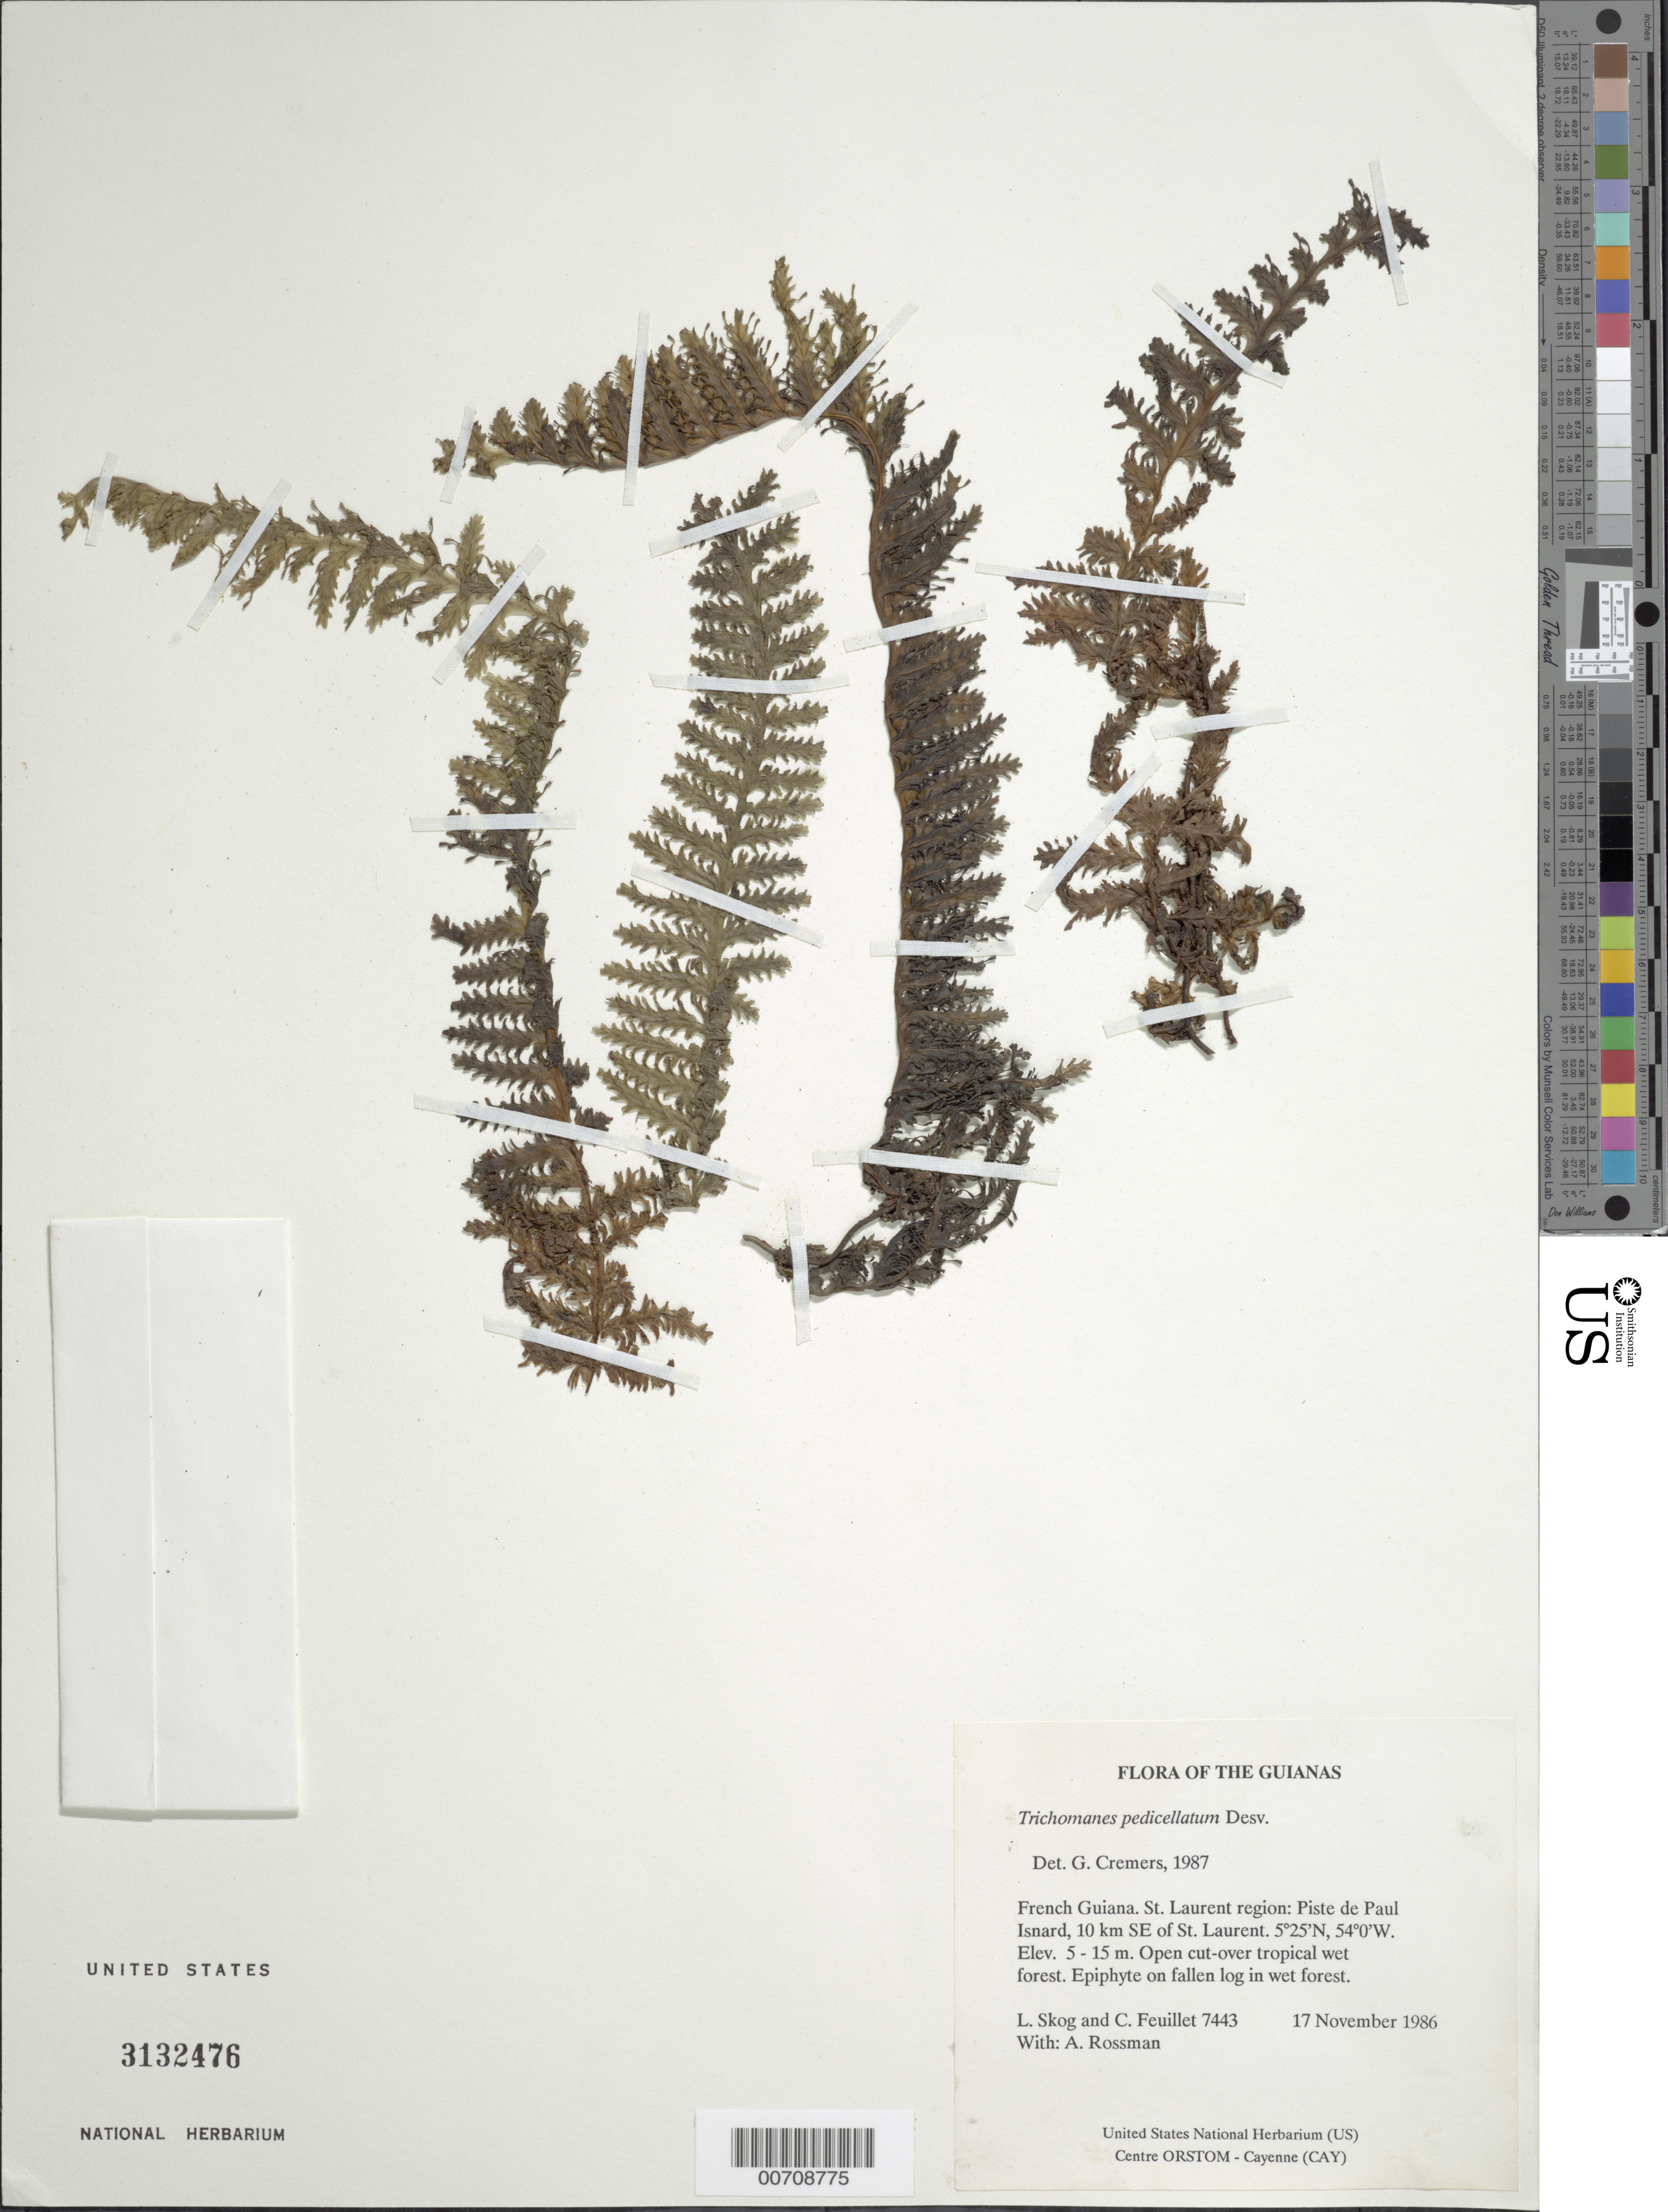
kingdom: Plantae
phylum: Tracheophyta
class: Polypodiopsida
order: Hymenophyllales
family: Hymenophyllaceae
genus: Trichomanes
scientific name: Trichomanes pedicellatum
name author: Desv.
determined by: Cremers, Georges A.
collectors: L. E. Skog, C. Feuillet & A. Rossman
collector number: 7443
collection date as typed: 17 November 1986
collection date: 1986-11-17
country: French Guiana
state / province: Saint-Laurent-du-Maroni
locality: Piste de Paul Isnard, 10 km SE of St. Laurent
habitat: Open cut-over tropical wet forest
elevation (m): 5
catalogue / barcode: US 3132476